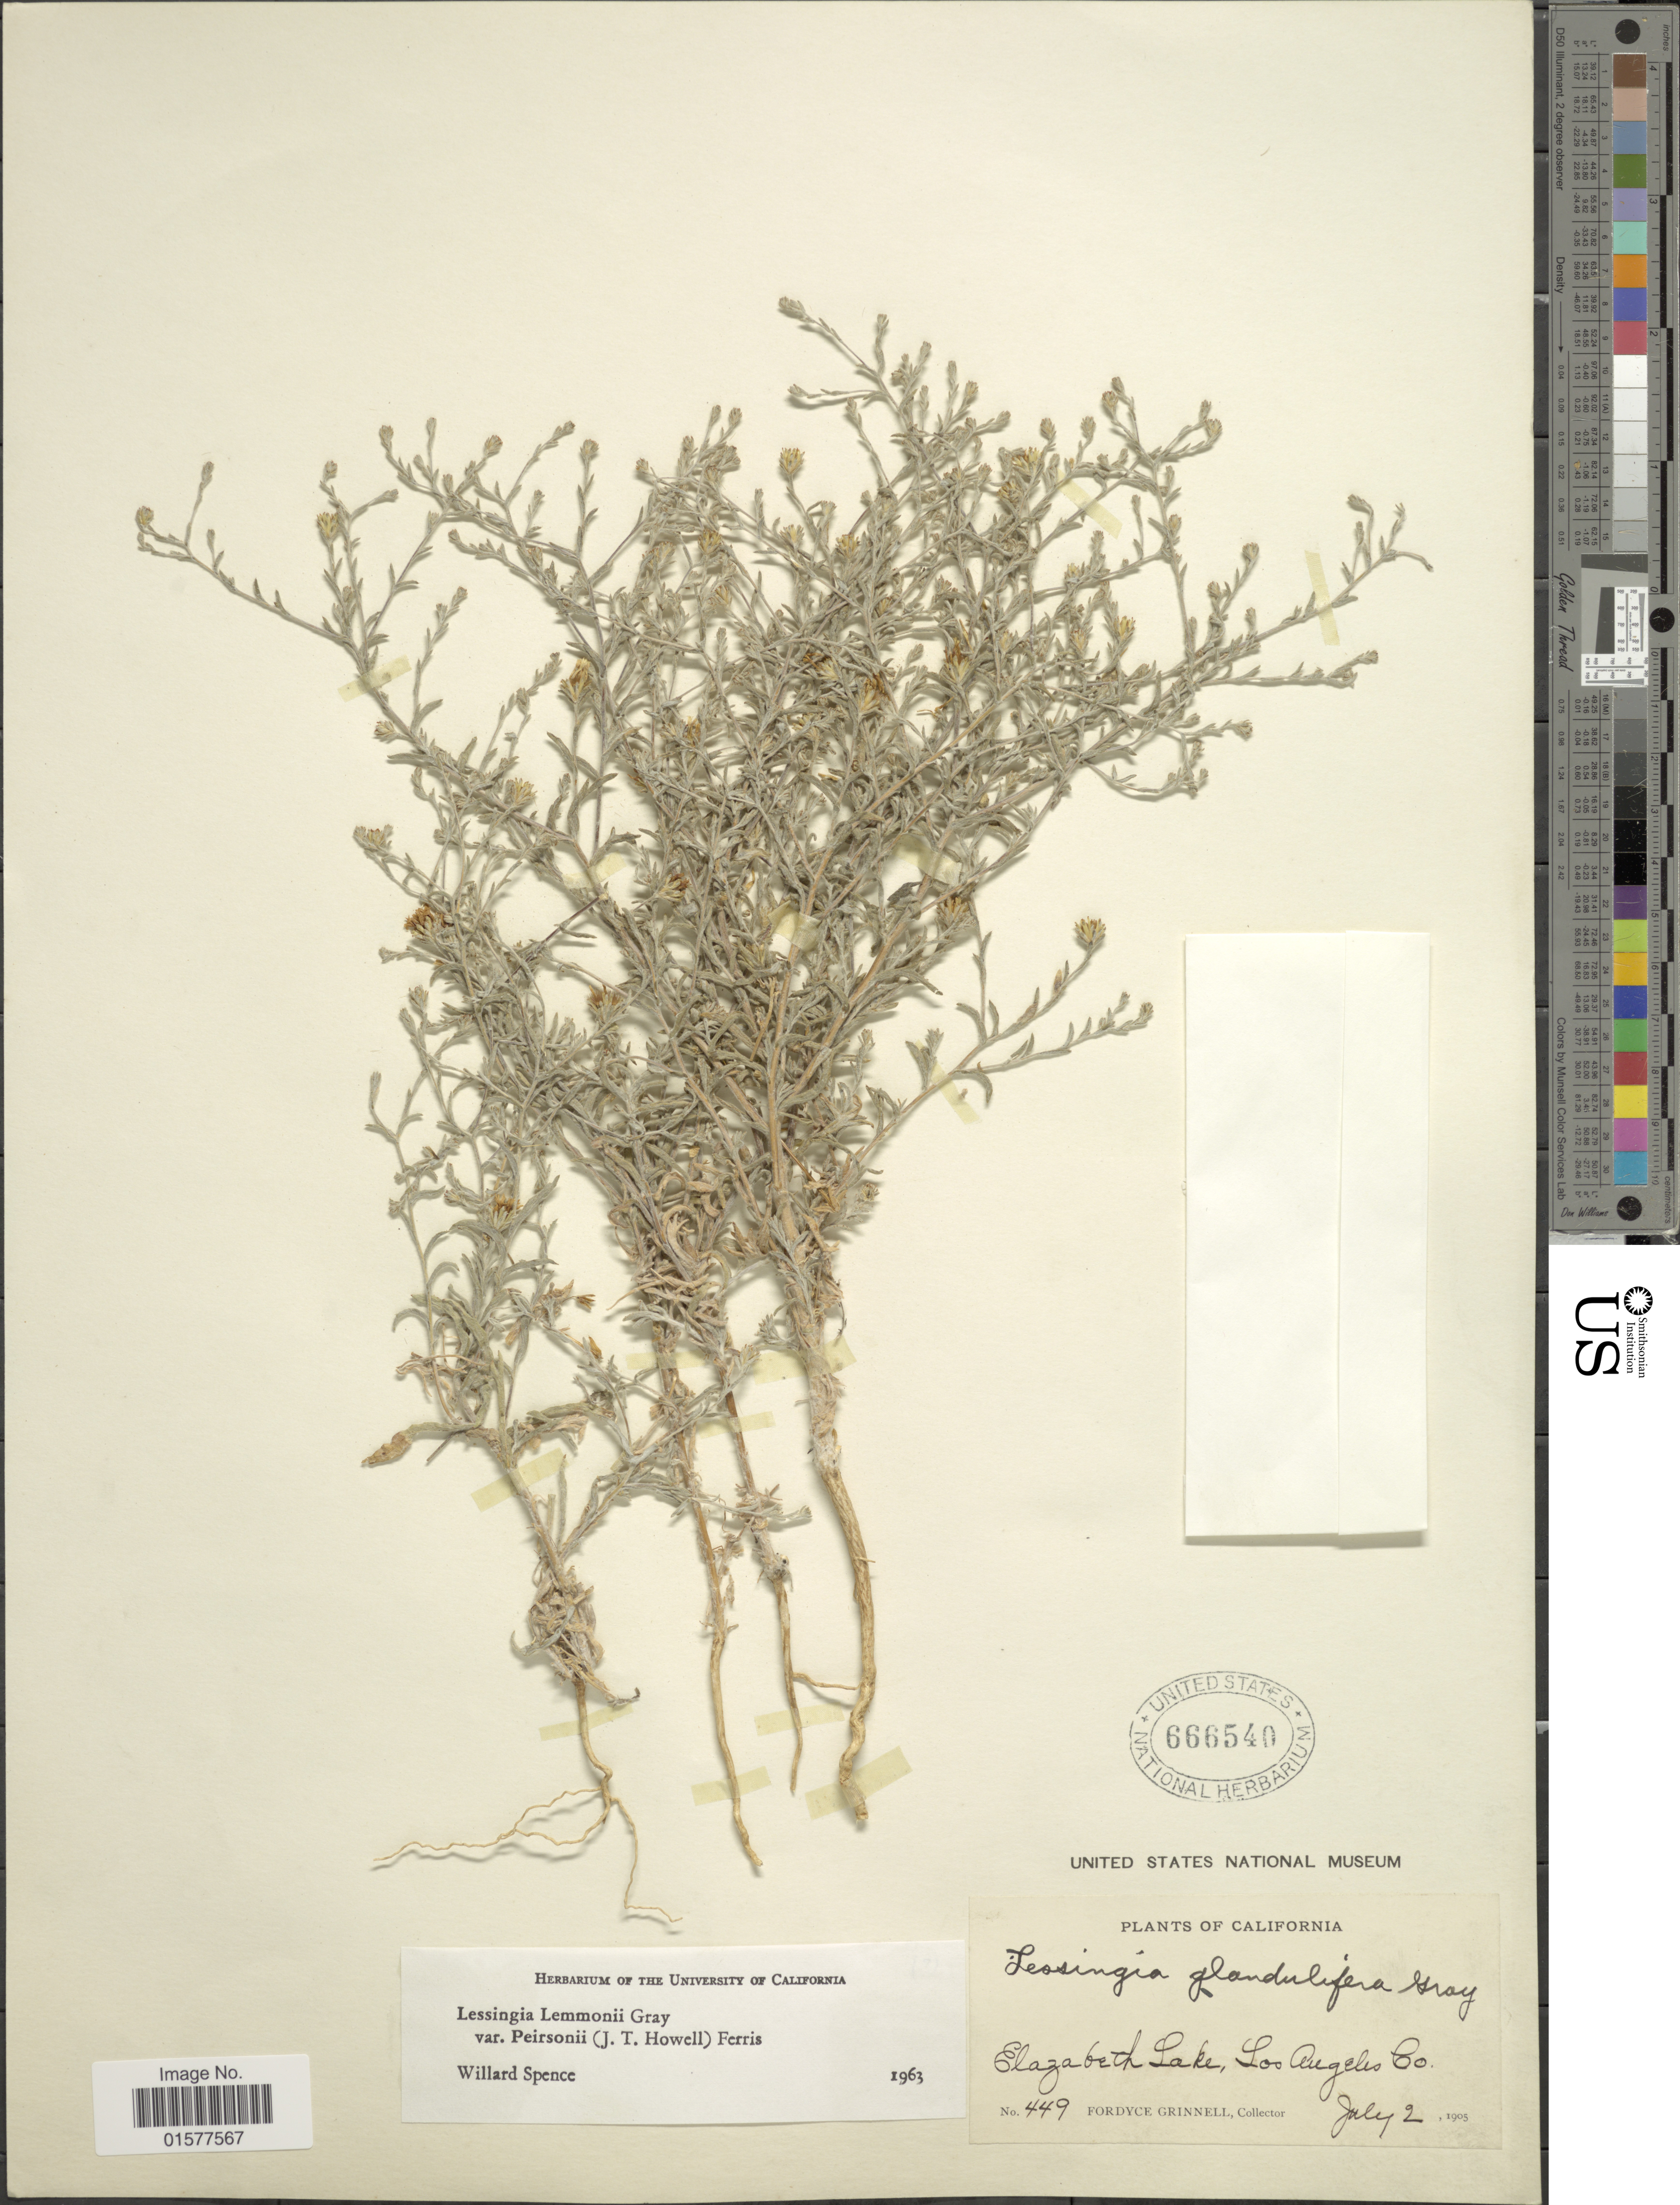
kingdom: Plantae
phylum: Tracheophyta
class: Magnoliopsida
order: Asterales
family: Asteraceae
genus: Lessingia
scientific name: Lessingia lemmonii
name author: A. Gray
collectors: F. Grinnell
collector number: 449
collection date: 1905-07-02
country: United States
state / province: California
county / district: Los Angeles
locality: Elazabeth Lakem Los Angeles Co.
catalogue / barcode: US 666540